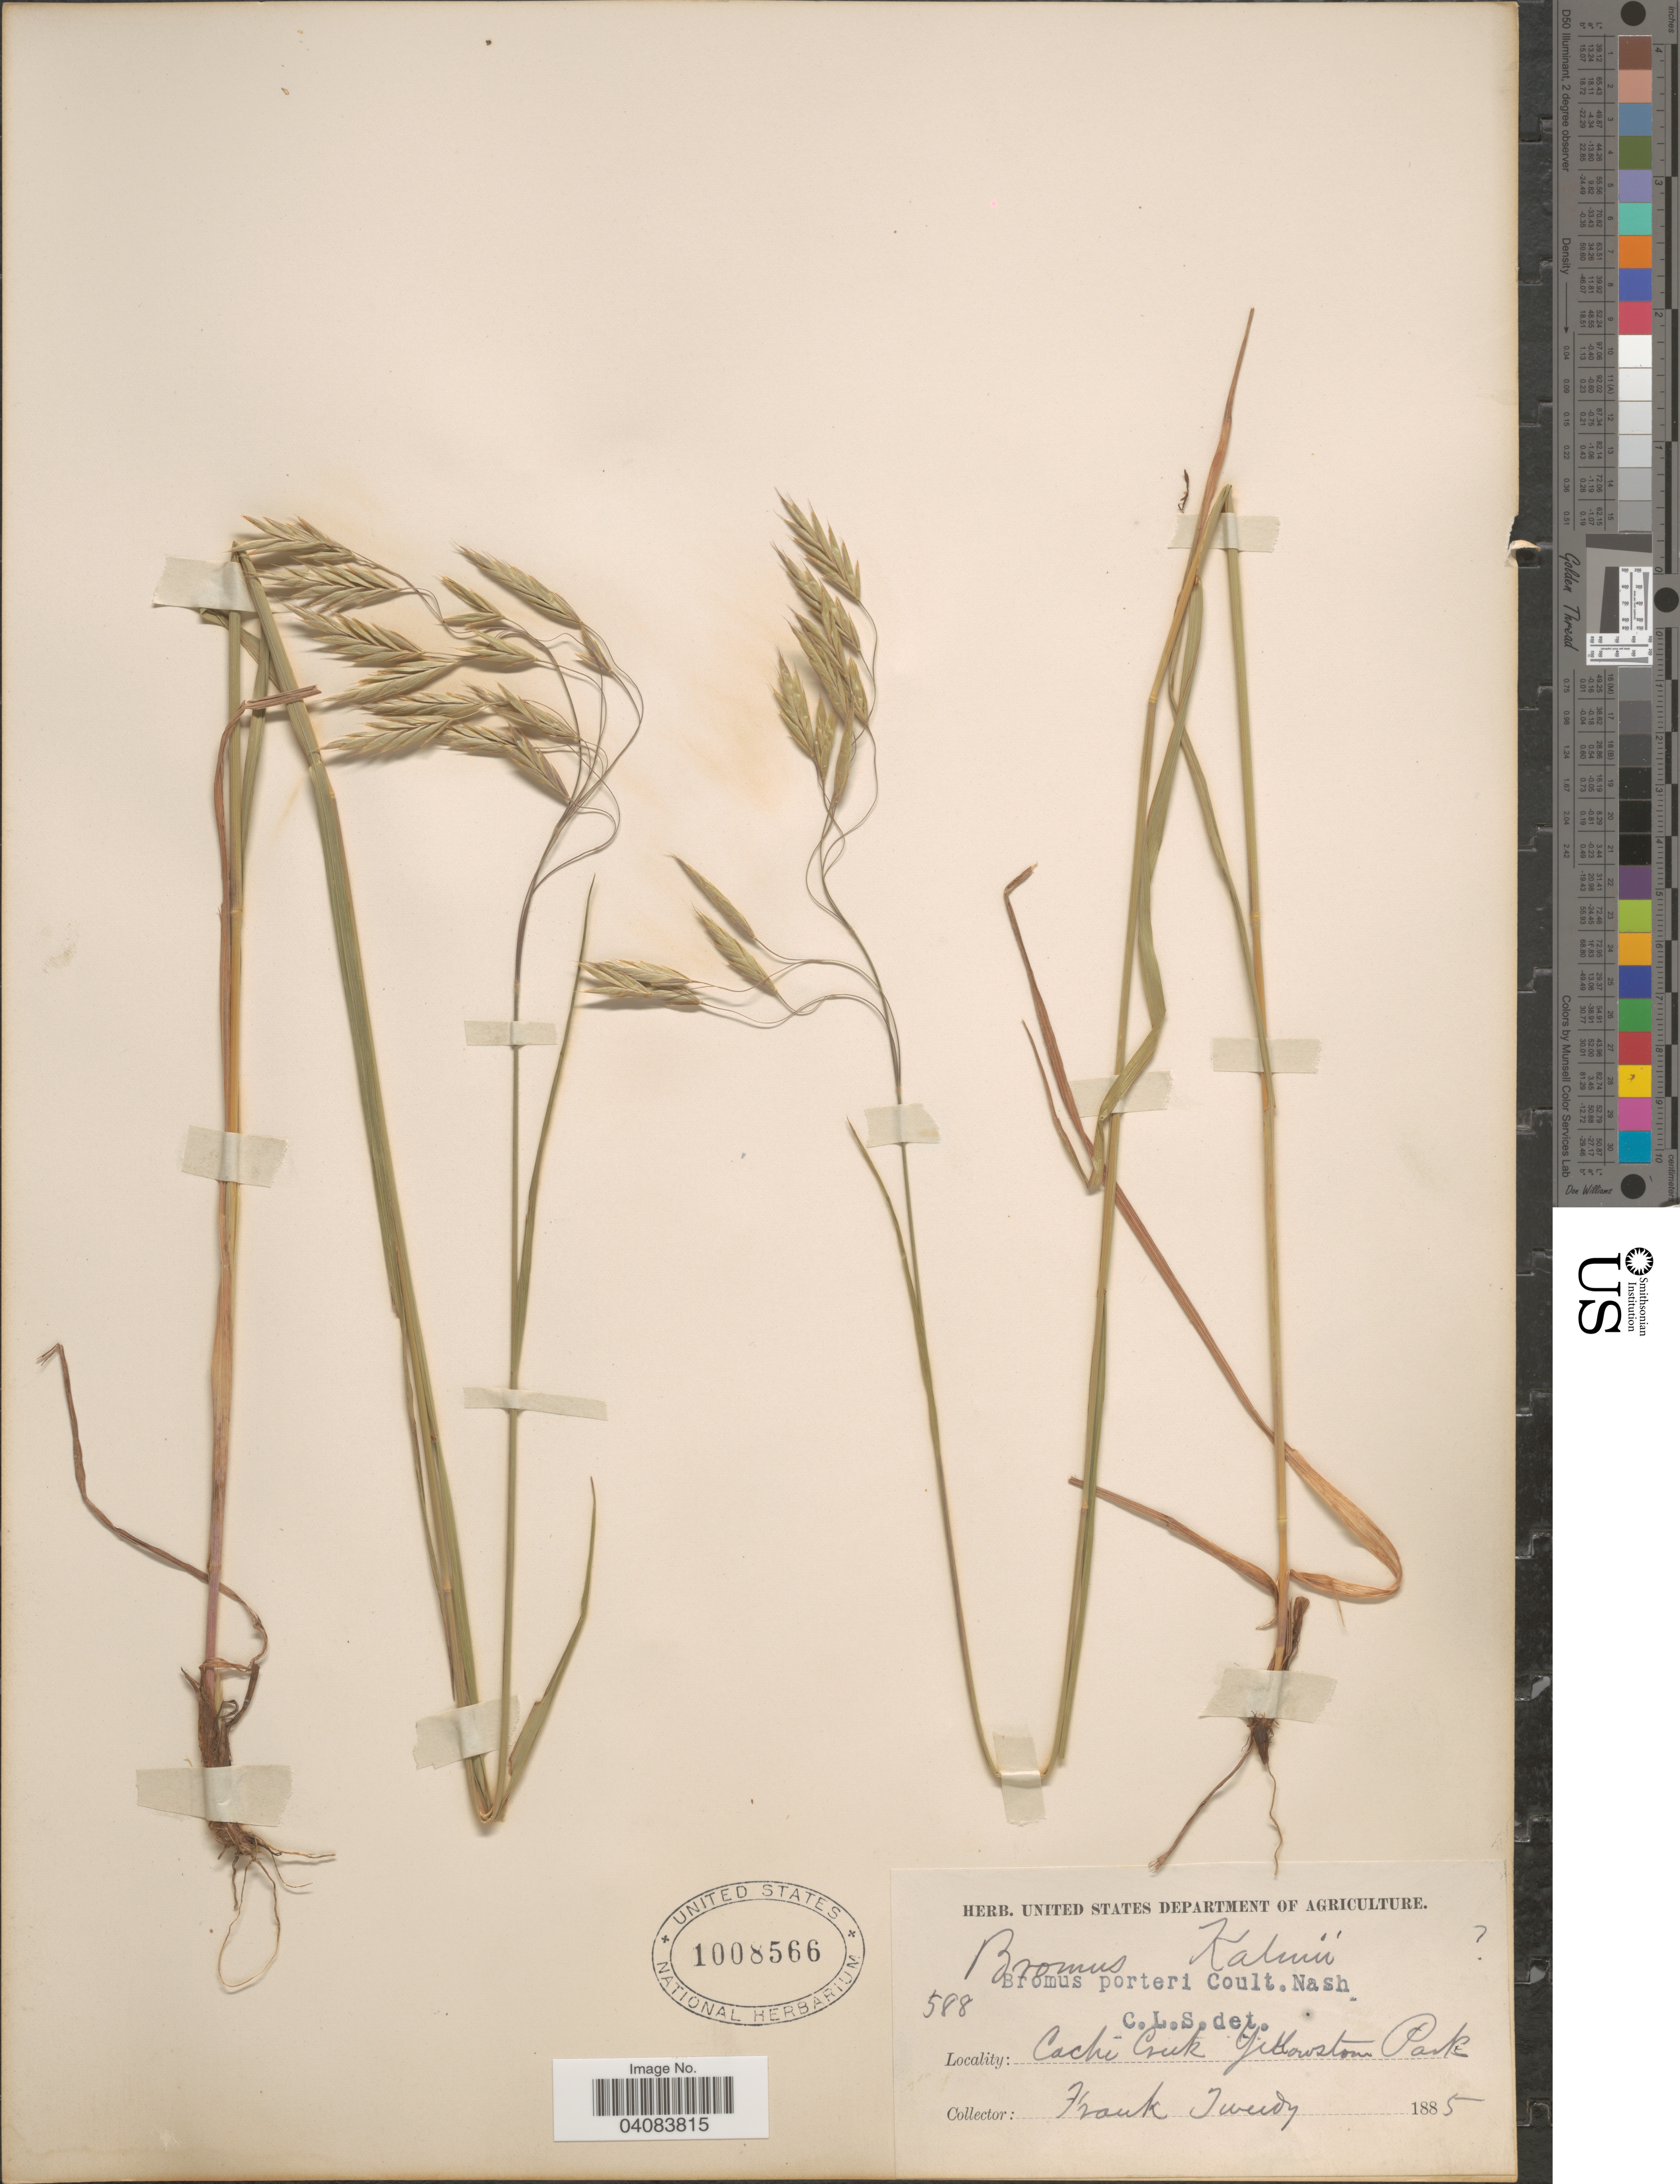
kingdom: Plantae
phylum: Tracheophyta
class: Liliopsida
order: Poales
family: Poaceae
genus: Bromus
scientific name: Bromus porteri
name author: (J.M. Coult.) Nash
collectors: F. Tweedy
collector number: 588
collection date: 1885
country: United States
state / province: Wyoming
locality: Cache Creek Yellowstone Park.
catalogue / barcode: US 1008566